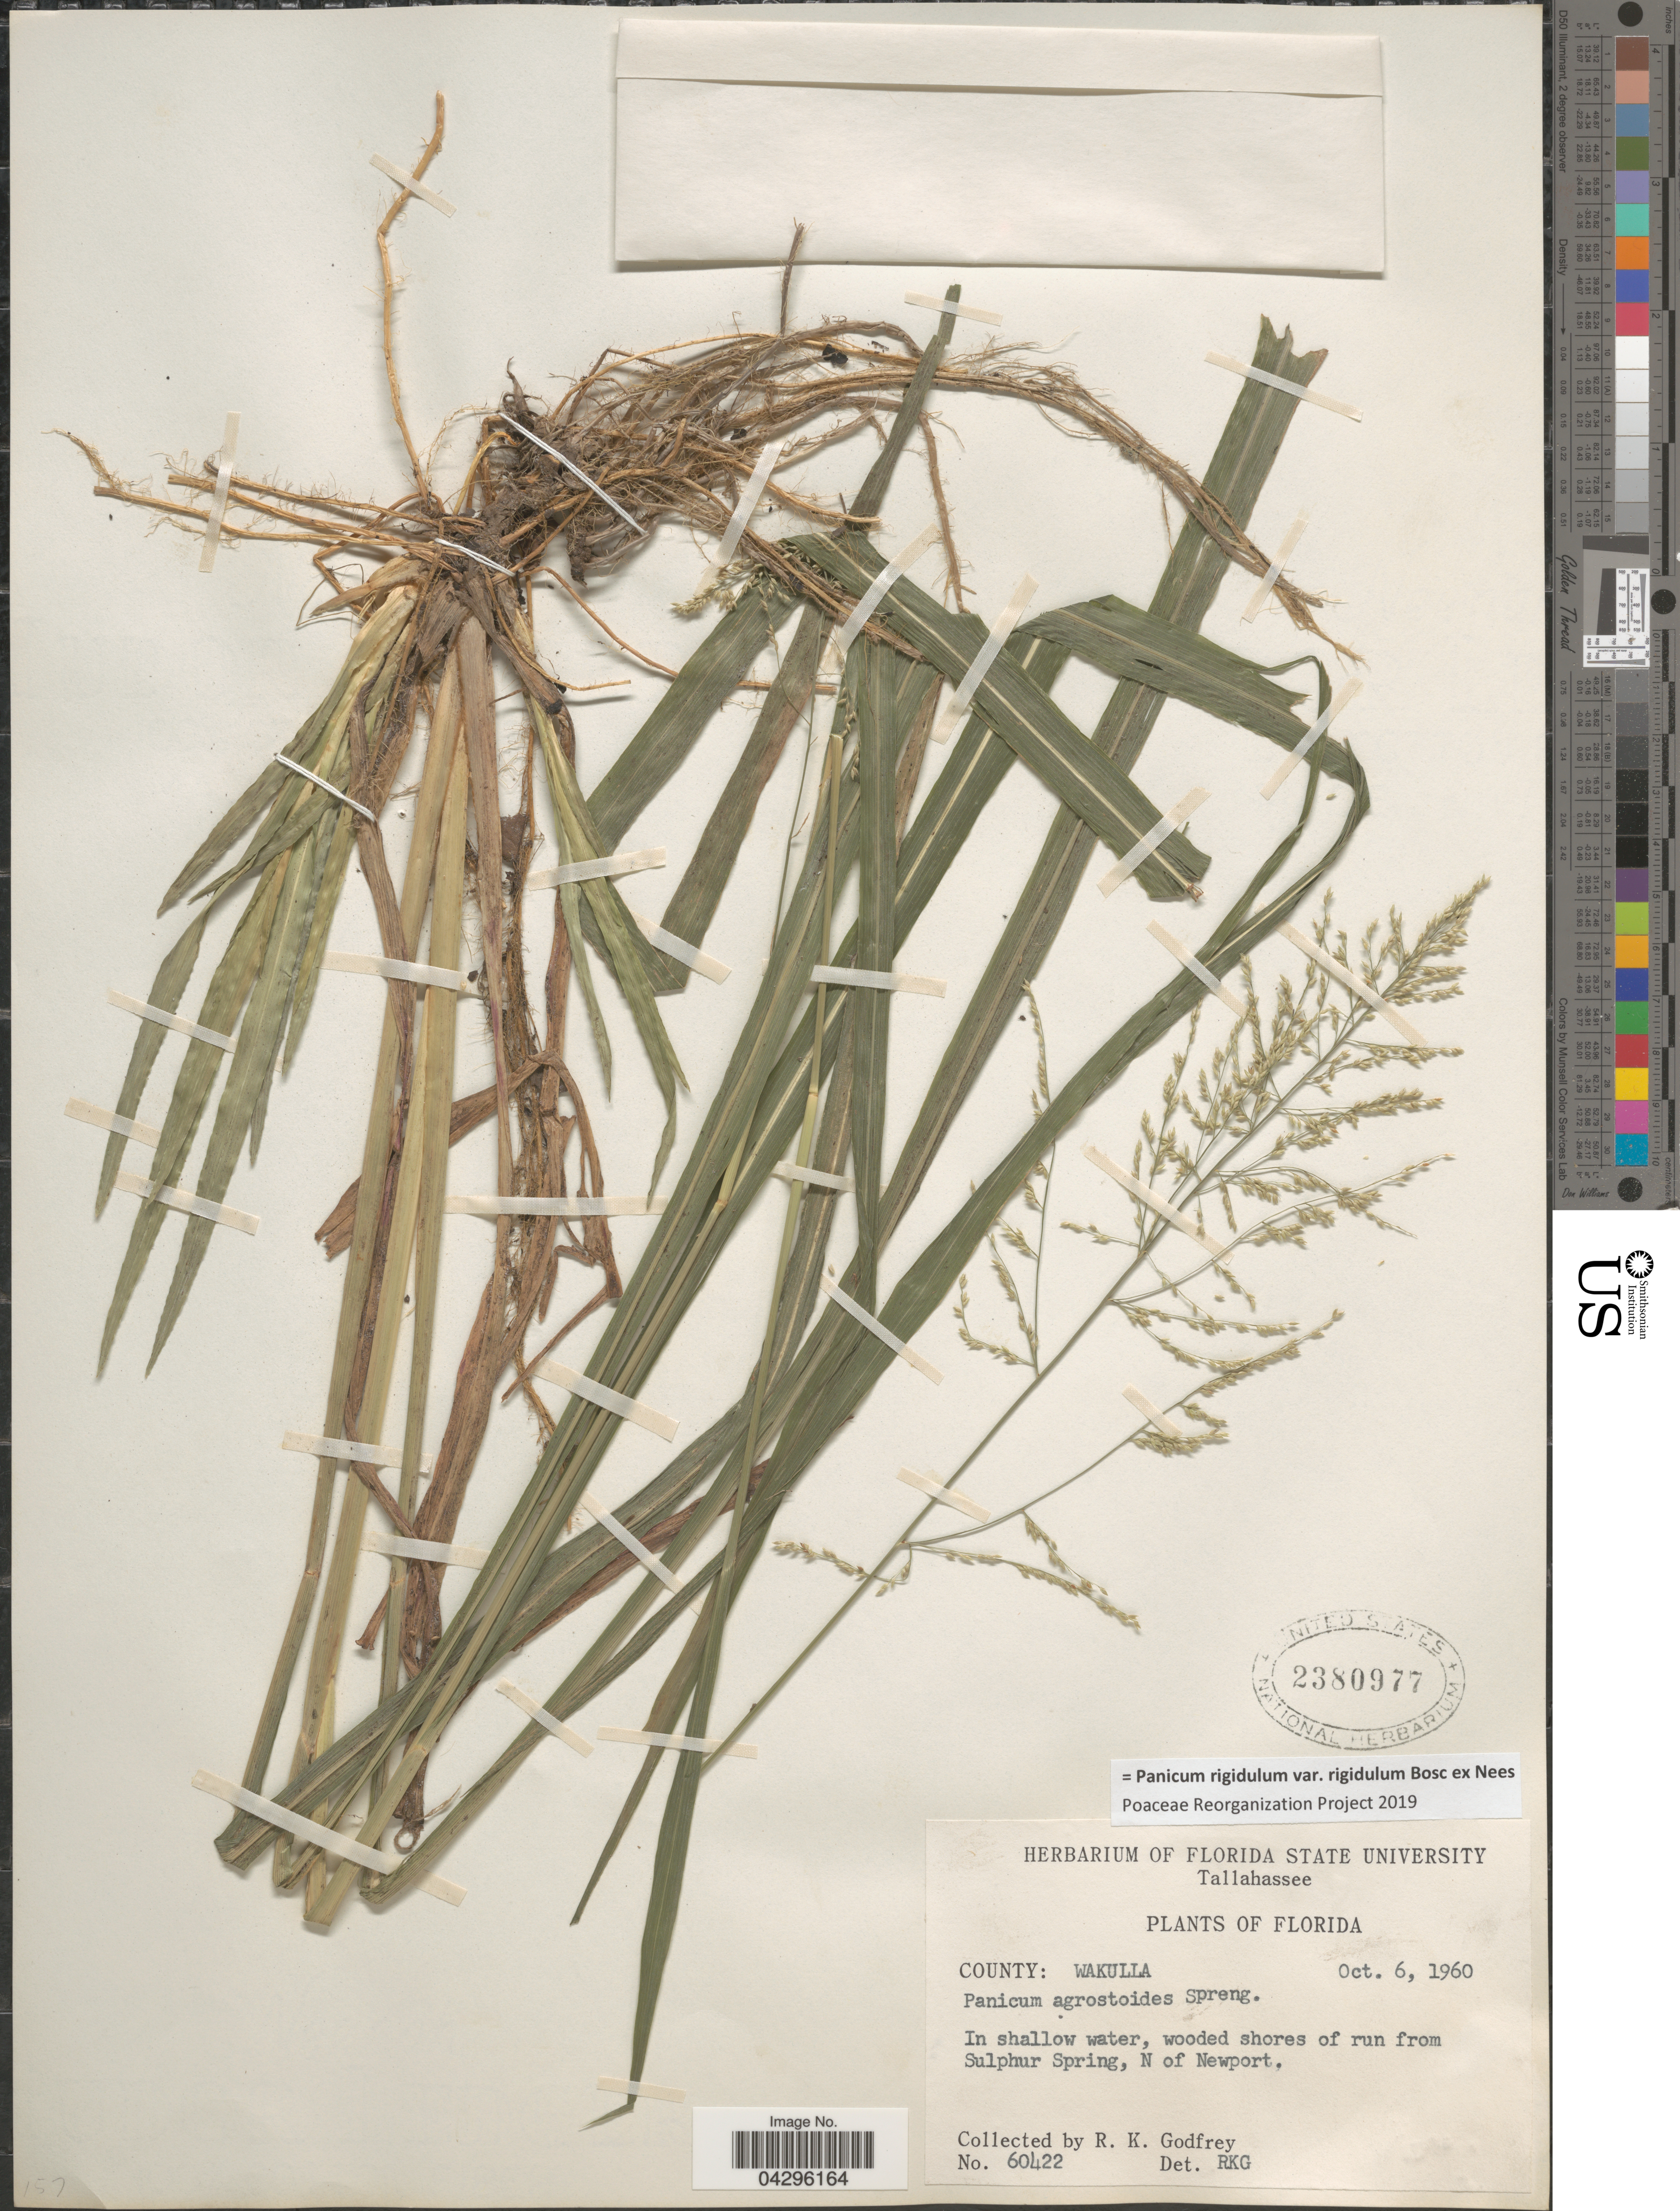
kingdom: Plantae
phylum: Tracheophyta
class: Liliopsida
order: Poales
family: Poaceae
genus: Panicum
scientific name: Panicum rigidulum var. rigidulum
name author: Bosc ex Nees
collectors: R. K. Godfrey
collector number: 60422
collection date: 1960-10-06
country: United States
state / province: Florida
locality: County: Wakulla. In shallow water, wooded shores of run from Sulphur Spring, N of Newport.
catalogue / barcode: US 2380977